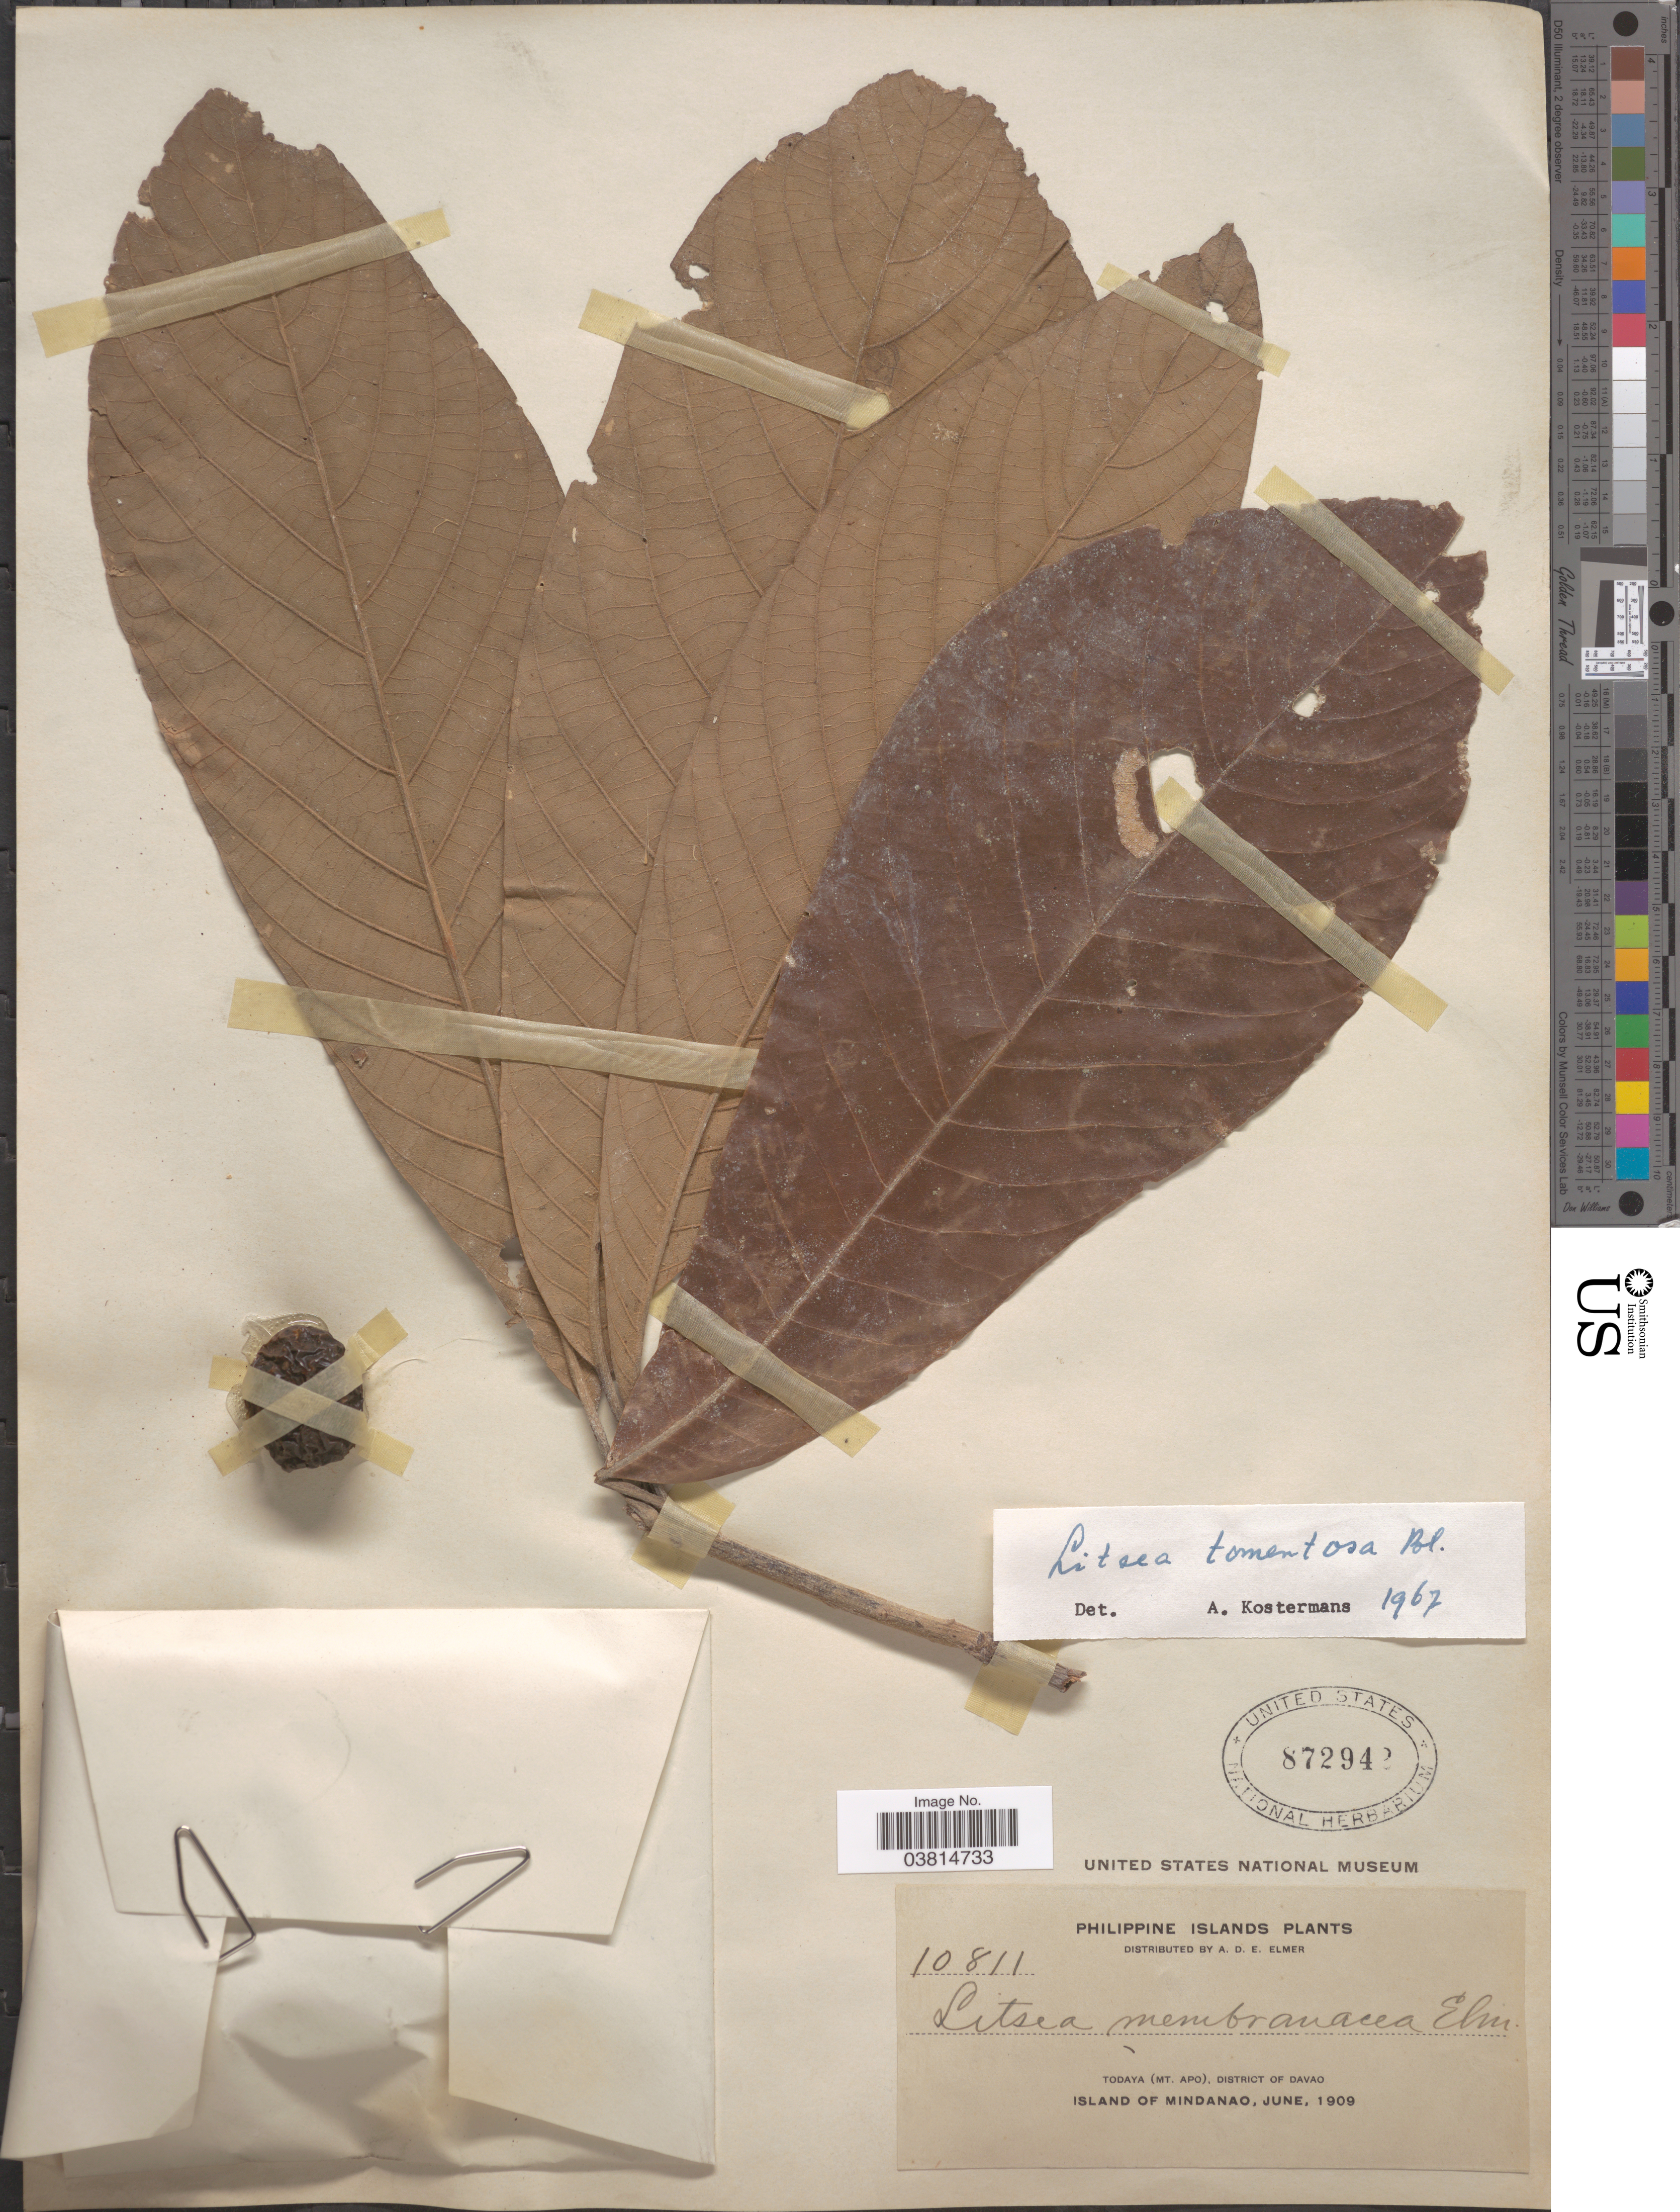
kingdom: Plantae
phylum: Tracheophyta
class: Magnoliopsida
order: Laurales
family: Lauraceae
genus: Litsea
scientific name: Litsea tomentosa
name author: Blume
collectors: A. D. E. Elmer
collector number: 10811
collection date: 1909-06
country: Philippines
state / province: Davao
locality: Todaya (Mt. Apo), District of Davao, Island of Mindanao.